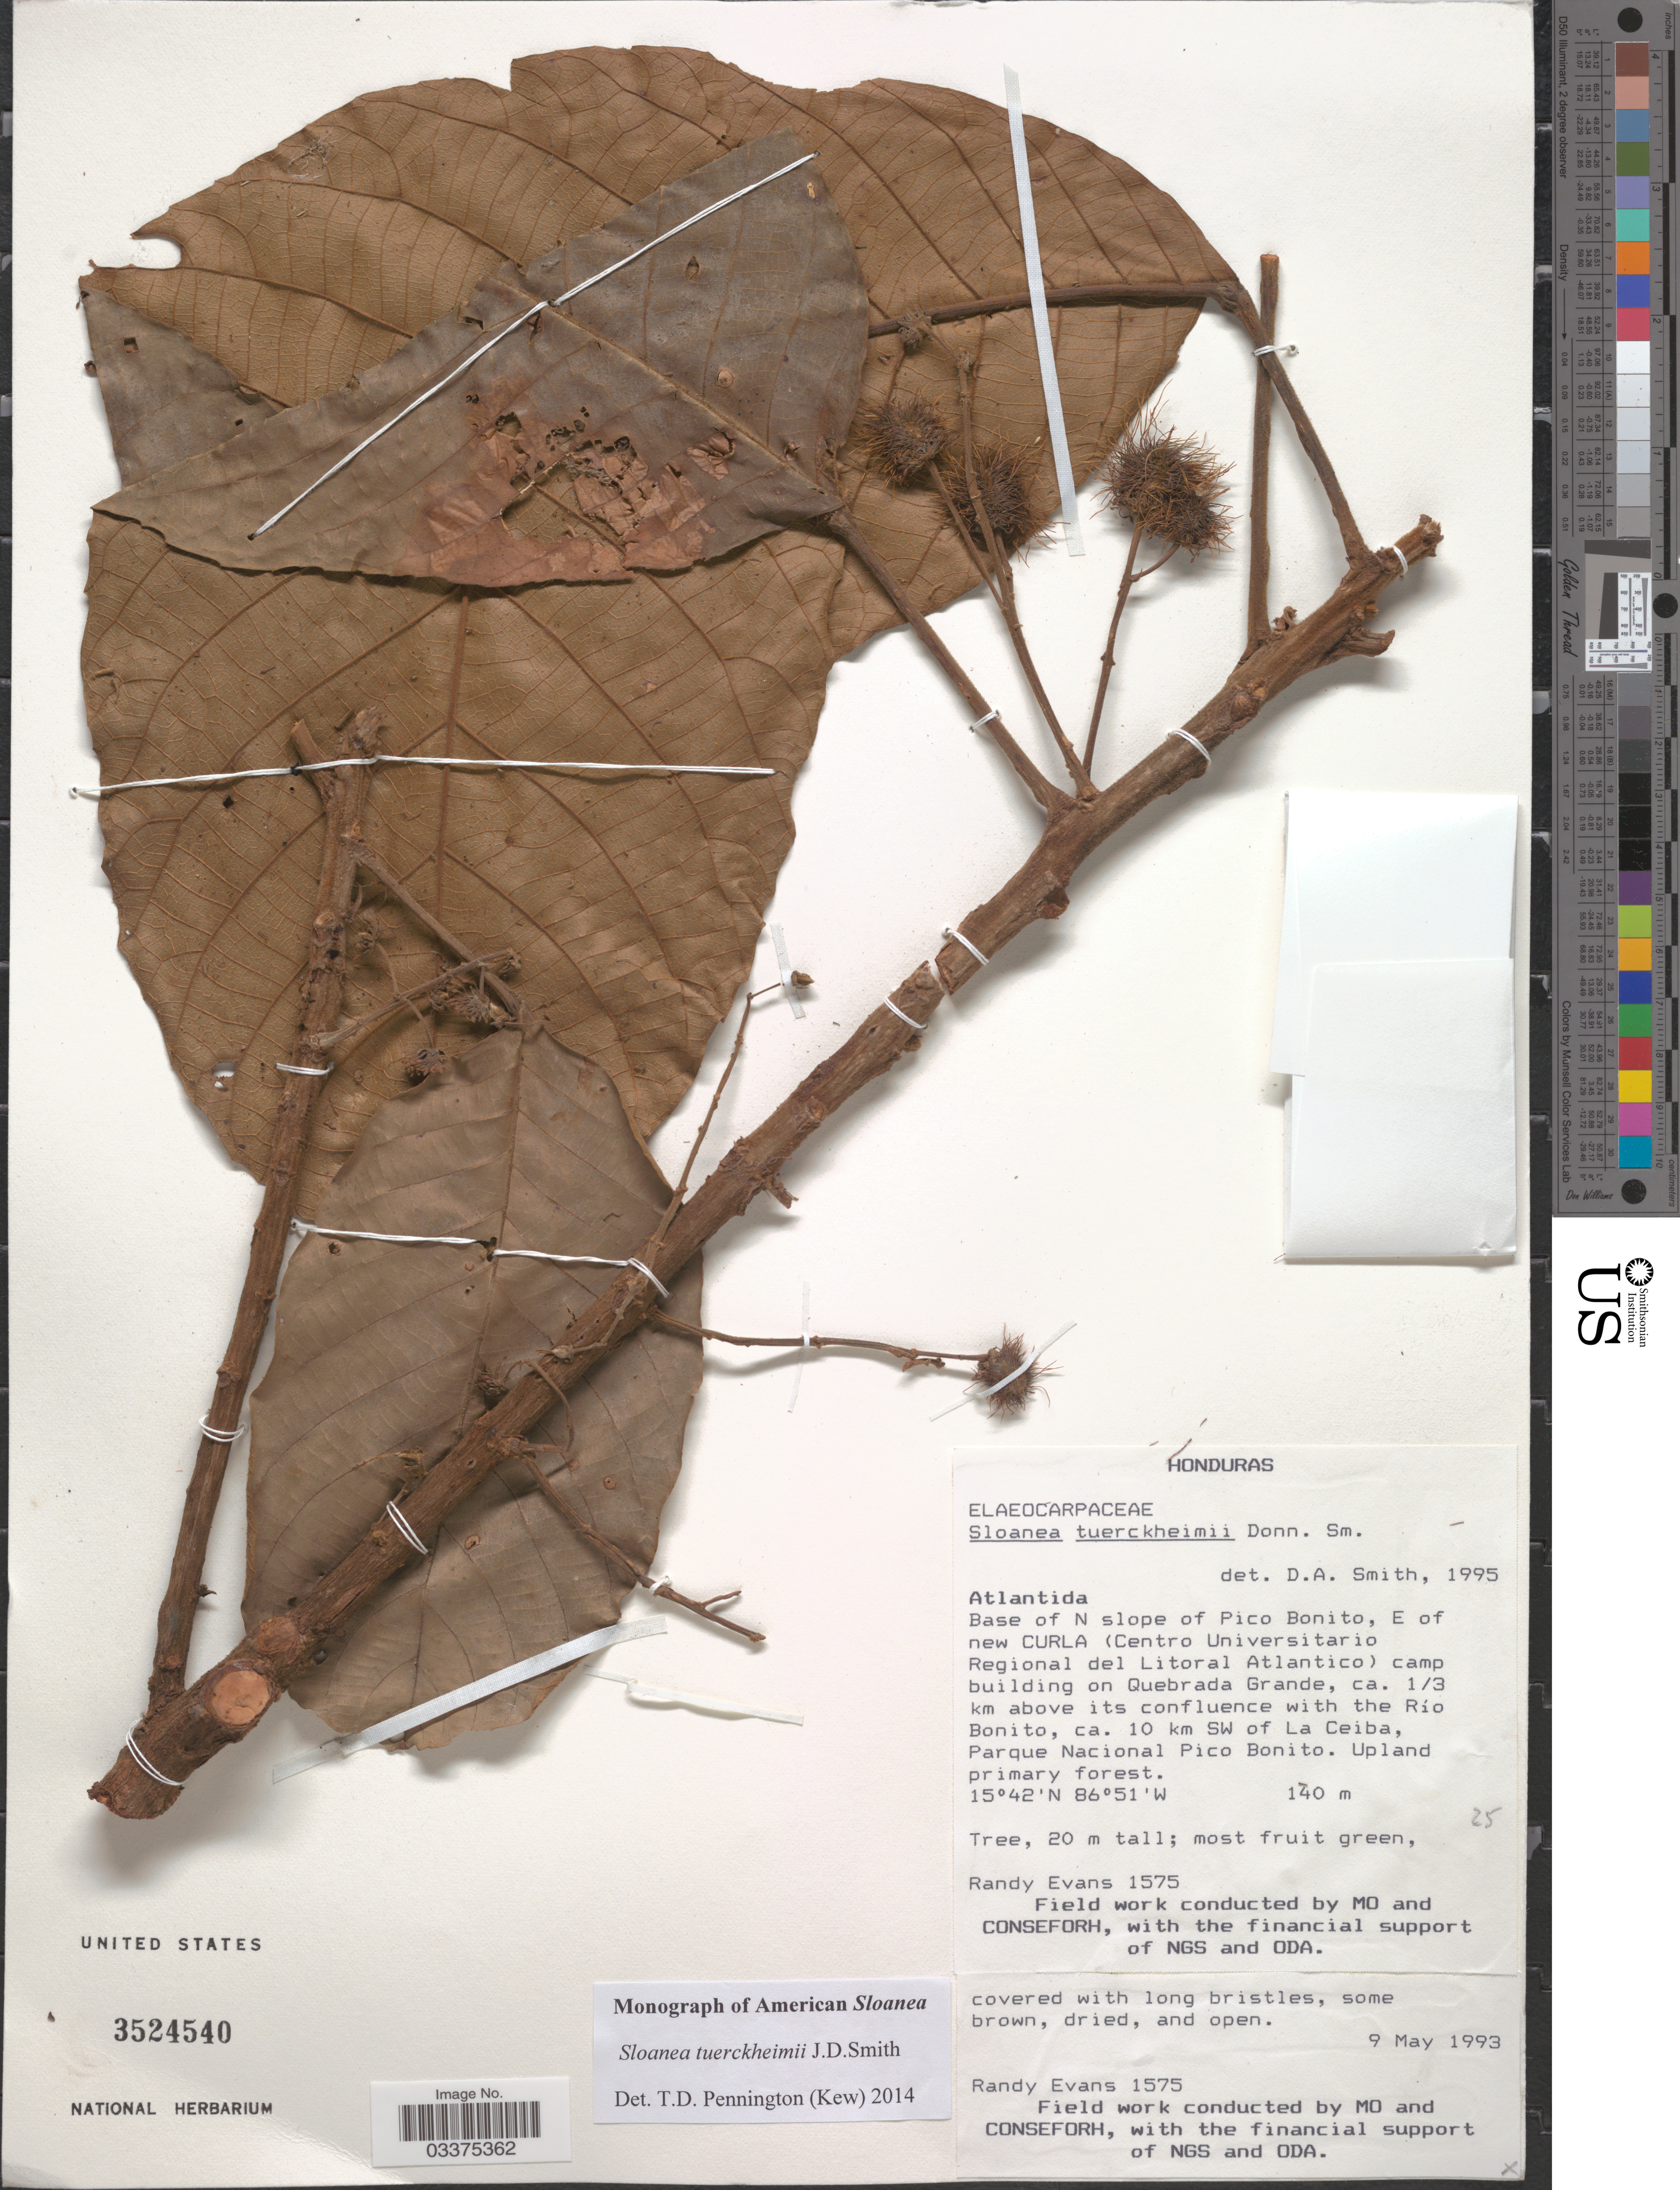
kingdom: Plantae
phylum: Tracheophyta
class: Magnoliopsida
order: Oxalidales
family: Elaeocarpaceae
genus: Sloanea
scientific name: Sloanea tuerckheimii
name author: Donn. Sm.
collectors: R. Evans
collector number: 1575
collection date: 1993-05-09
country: Honduras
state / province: Atlántida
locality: Base of N slope of Pico Bonito, E of new CURLA (Centro Universitario Regional del Litoral Atlantico) camp building on Quebrada Grande, ca. 1/3 km above its confluence with the Río Bonito, ca. 10 km SW of La Ceiba, Parque Nacional Pico Bonito.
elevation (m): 140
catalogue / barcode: US 3524540